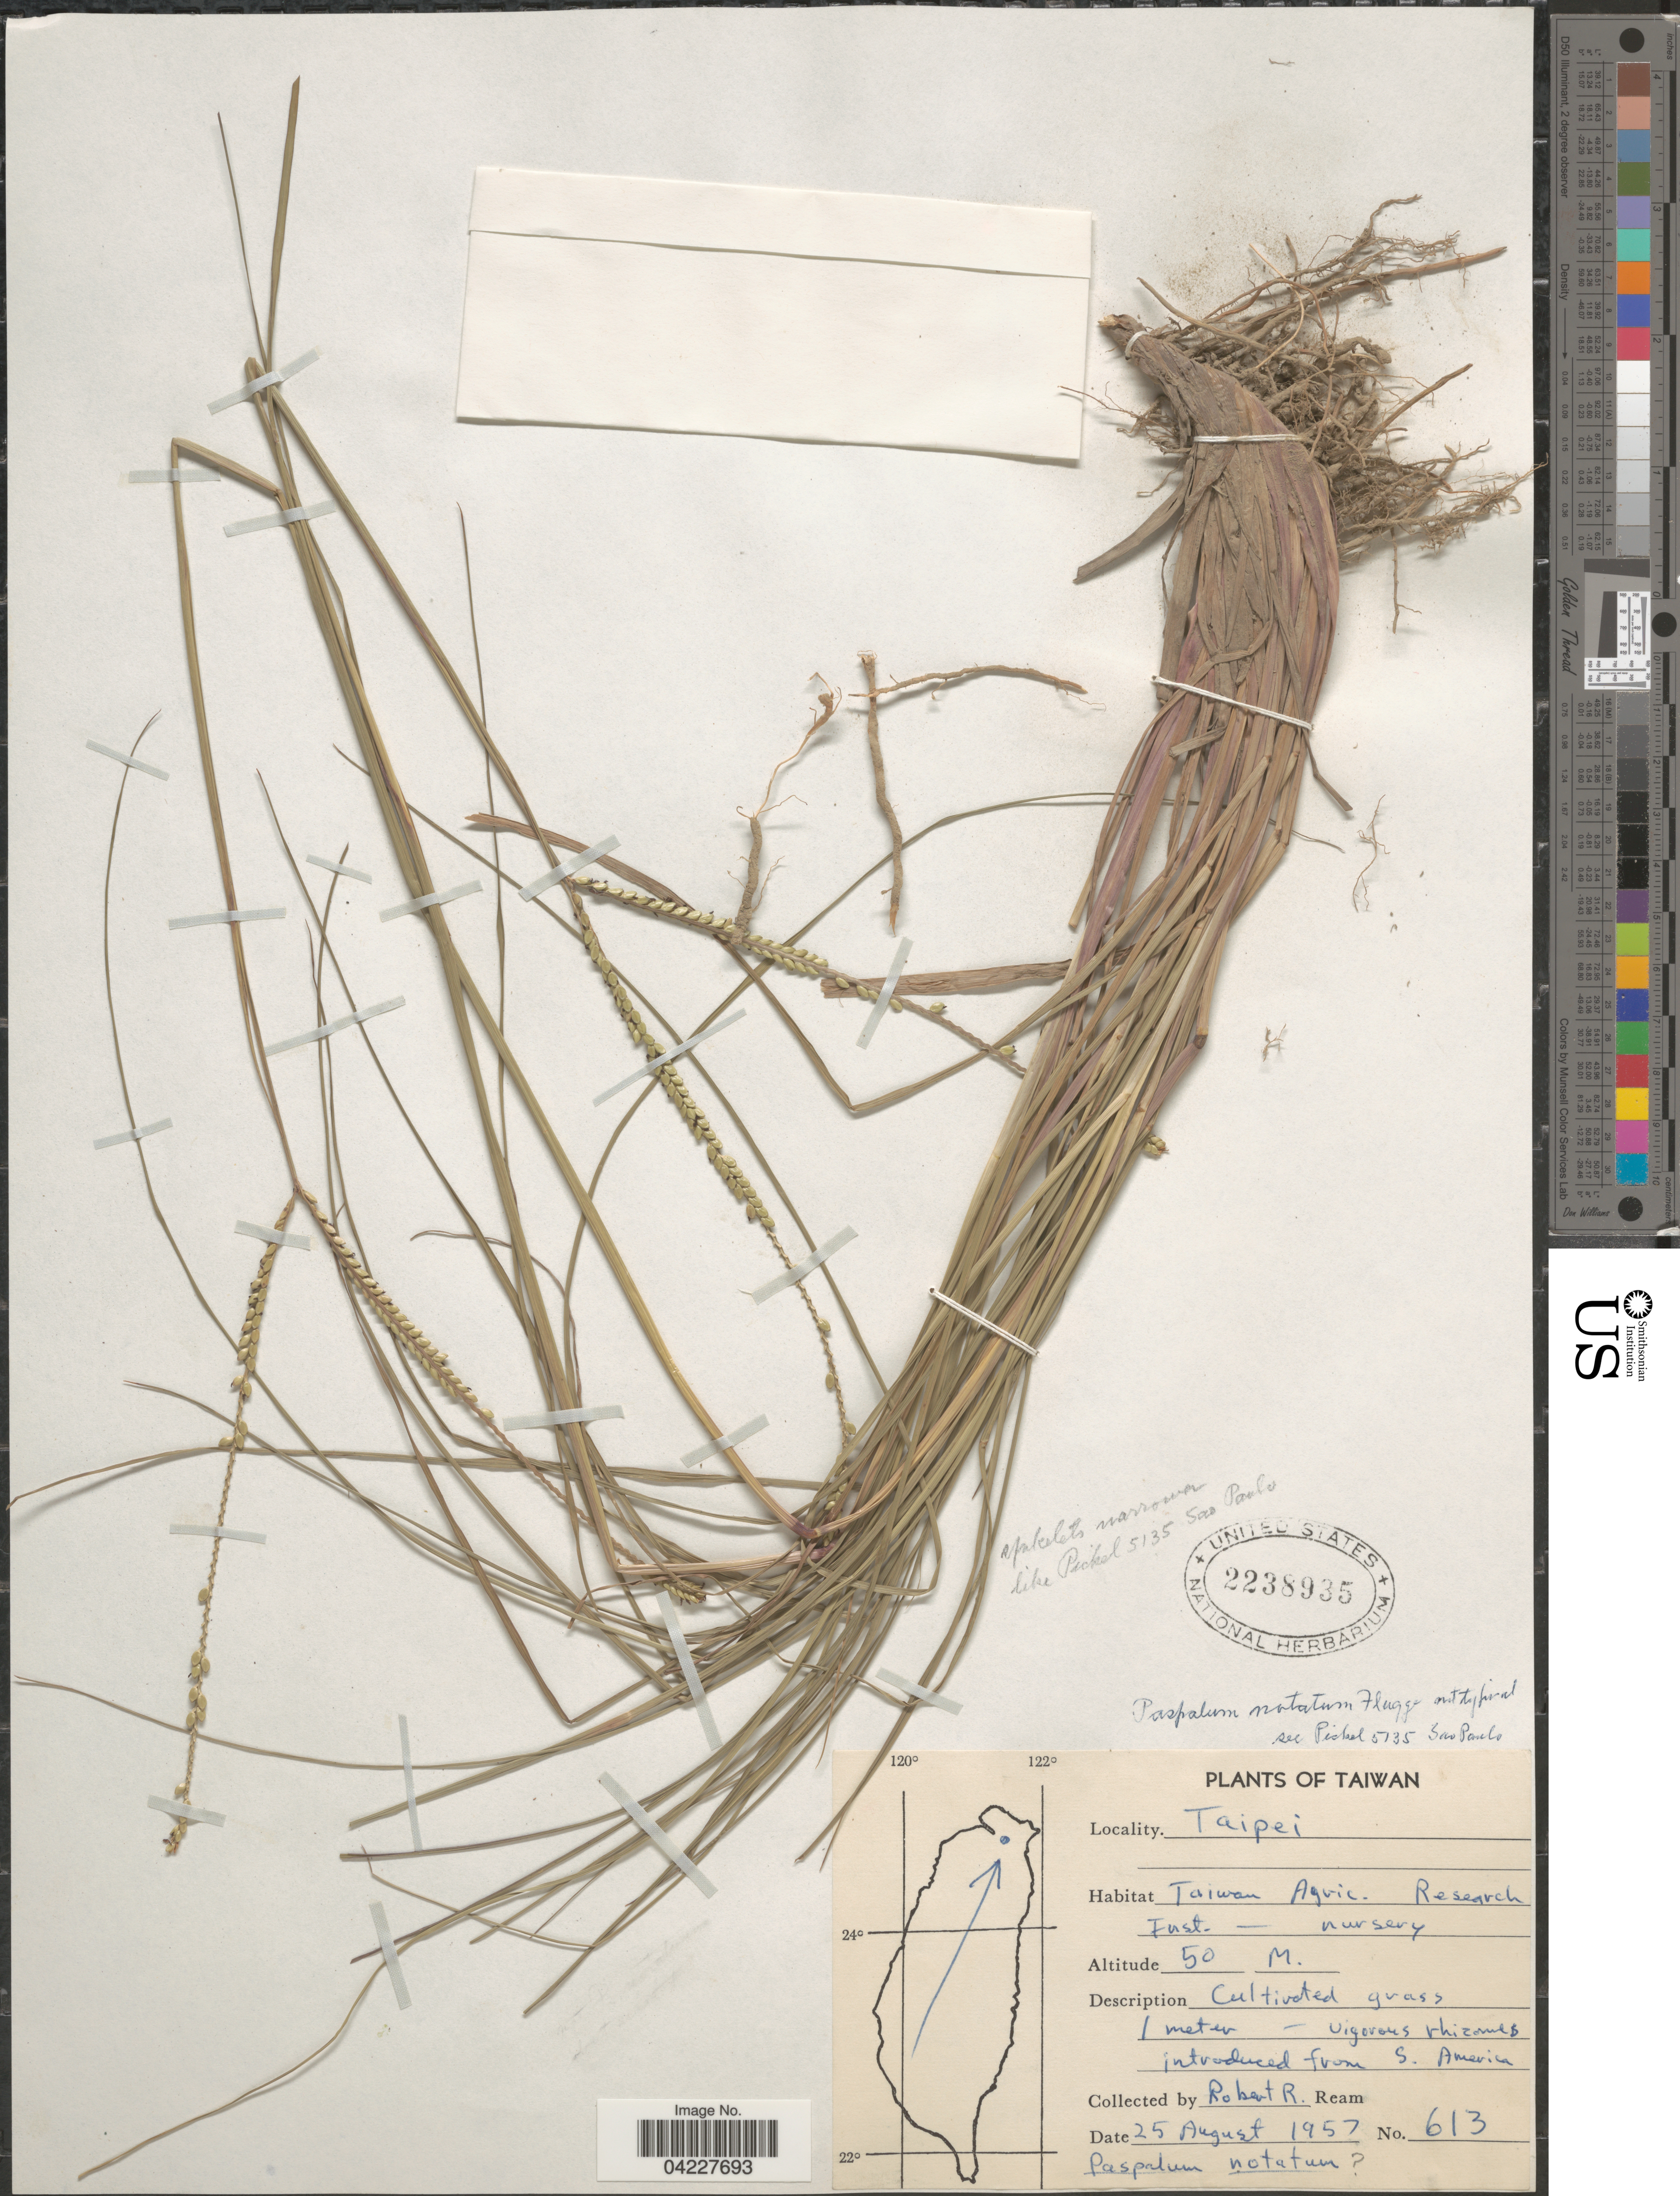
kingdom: Plantae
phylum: Tracheophyta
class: Liliopsida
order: Poales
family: Poaceae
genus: Paspalum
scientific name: Paspalum sp.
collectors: R. Ream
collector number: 613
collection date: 1957-08-25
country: Taiwan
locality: Taiwan Agric. Research Inst. Taipei.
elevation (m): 50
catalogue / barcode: US 2238935